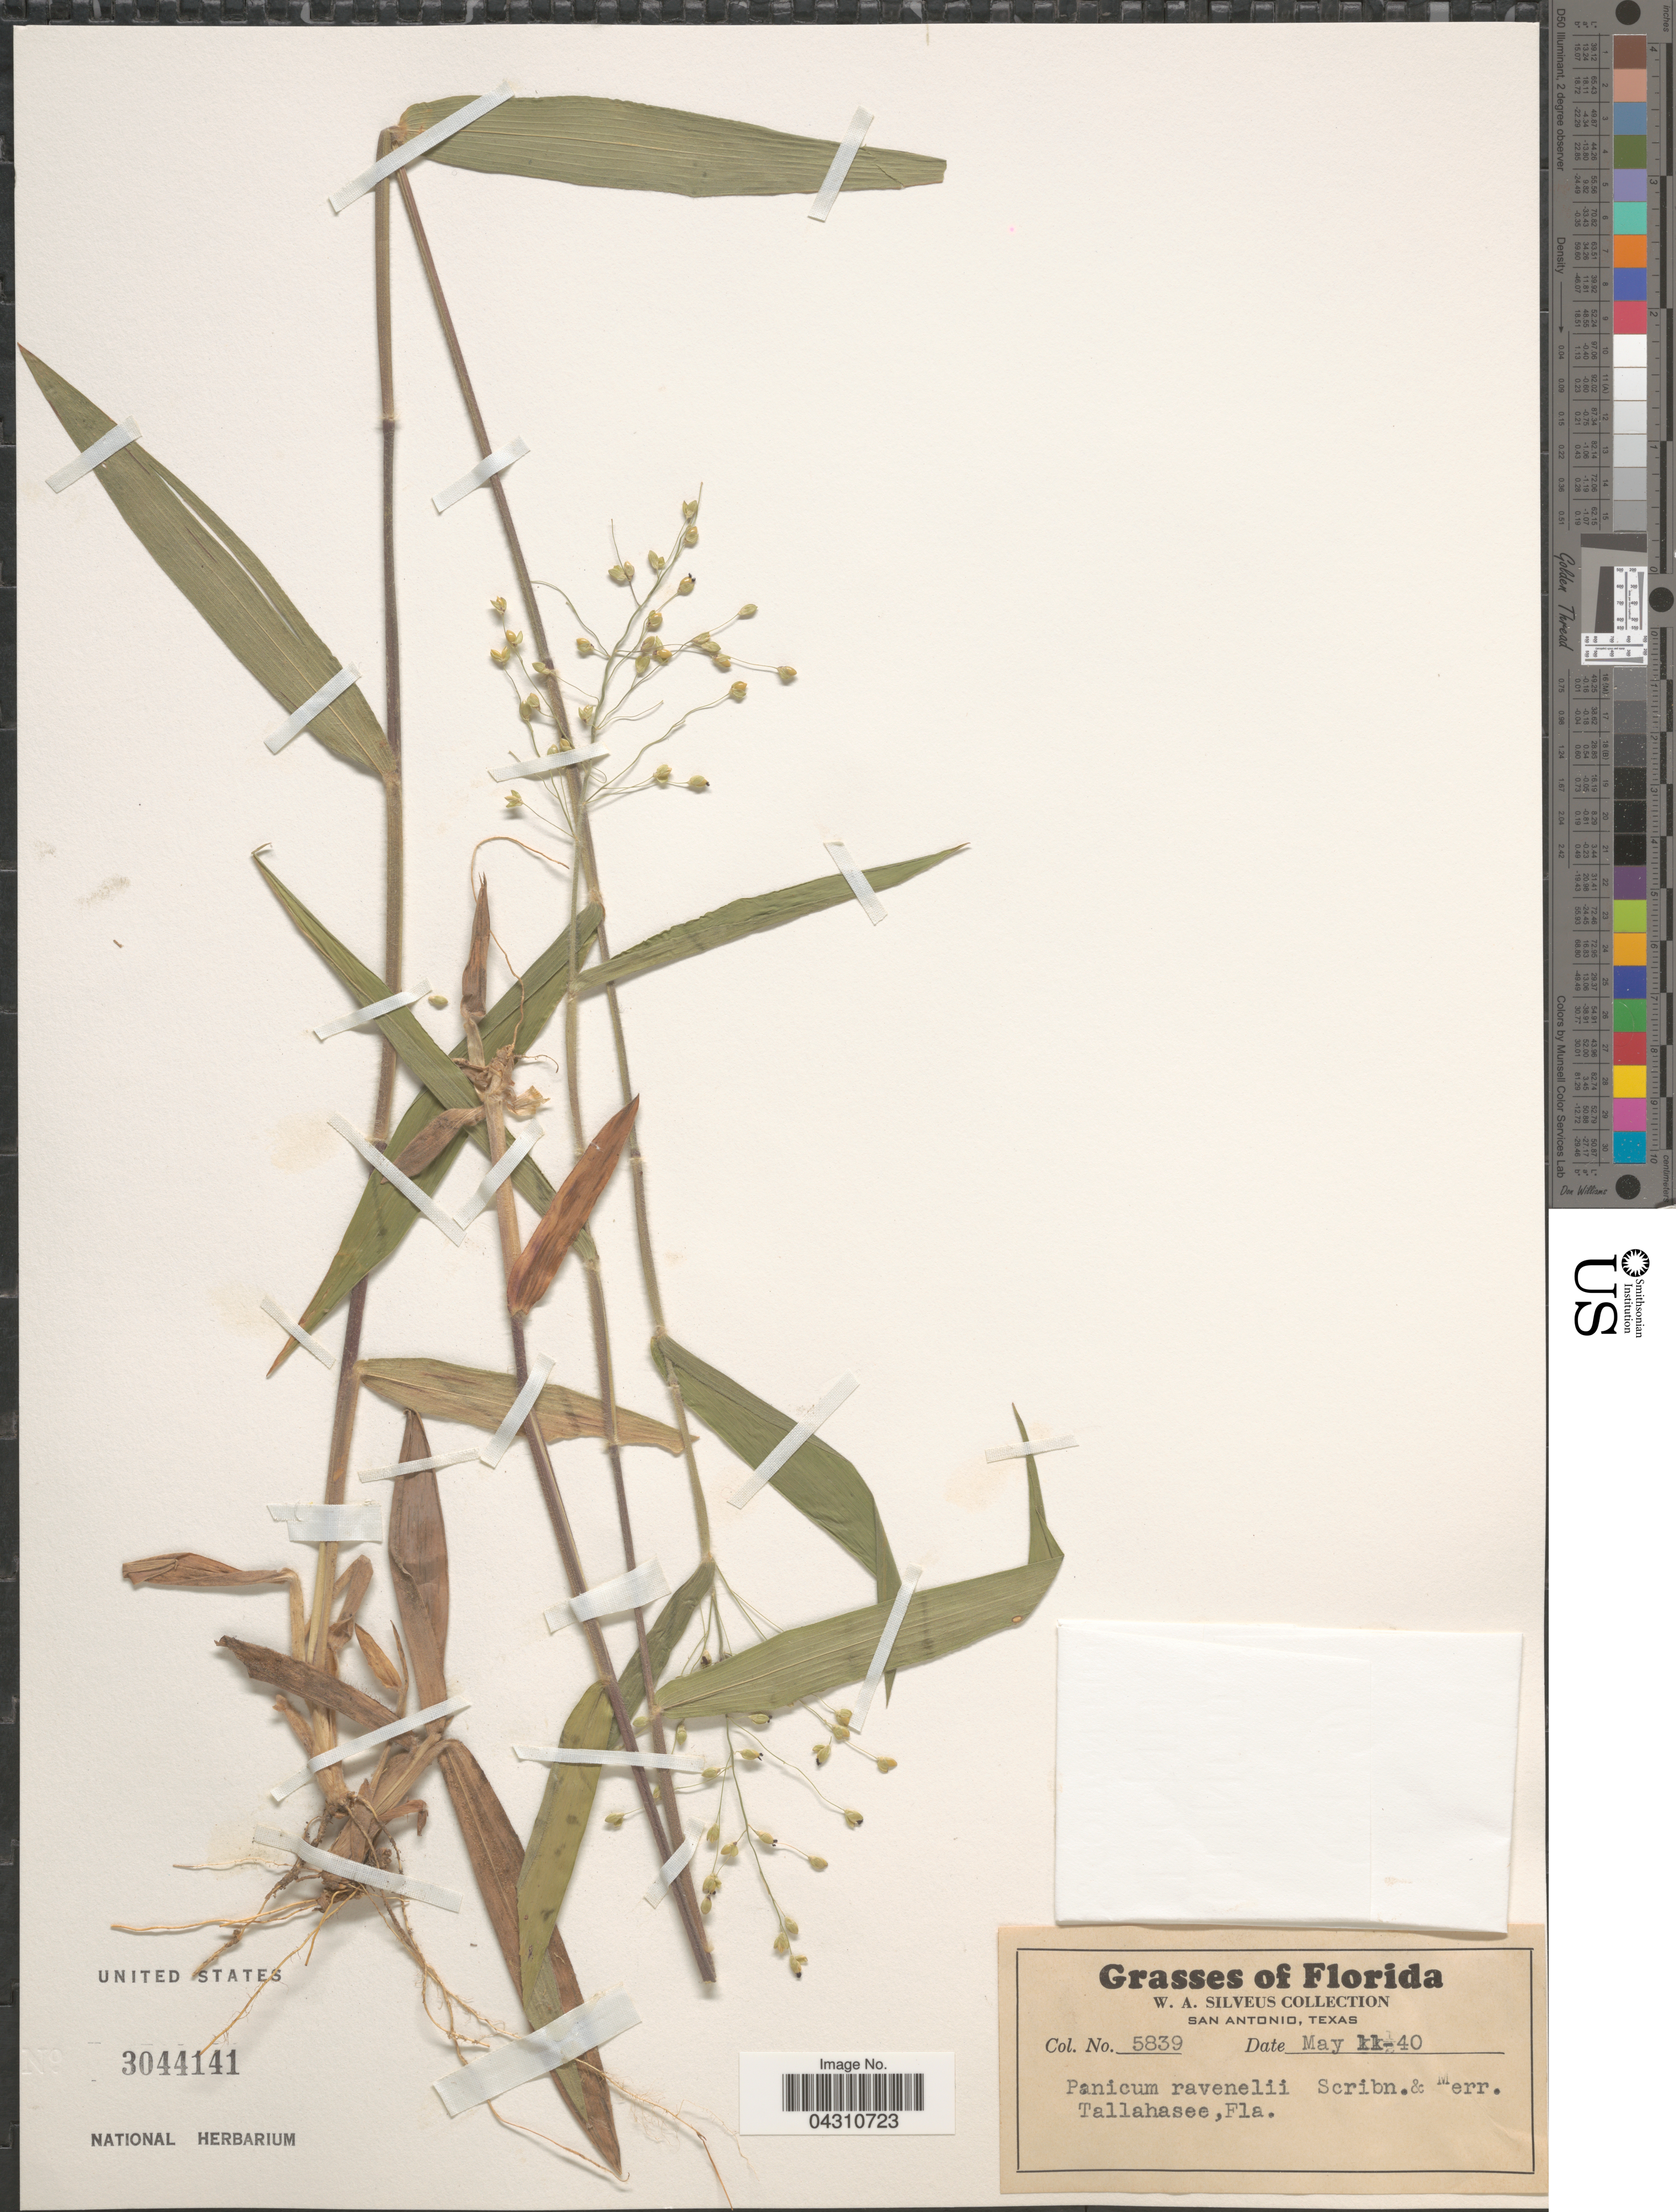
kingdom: Plantae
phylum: Tracheophyta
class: Liliopsida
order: Poales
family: Poaceae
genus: Dichanthelium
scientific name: Dichanthelium ravenelii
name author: (Scribn. & Merr.) Gould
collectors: W. Silveus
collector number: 5839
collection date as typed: Transcribed d/m/y: 11/5/40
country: United States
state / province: Florida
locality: Tallahasee.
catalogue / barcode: US 3044141